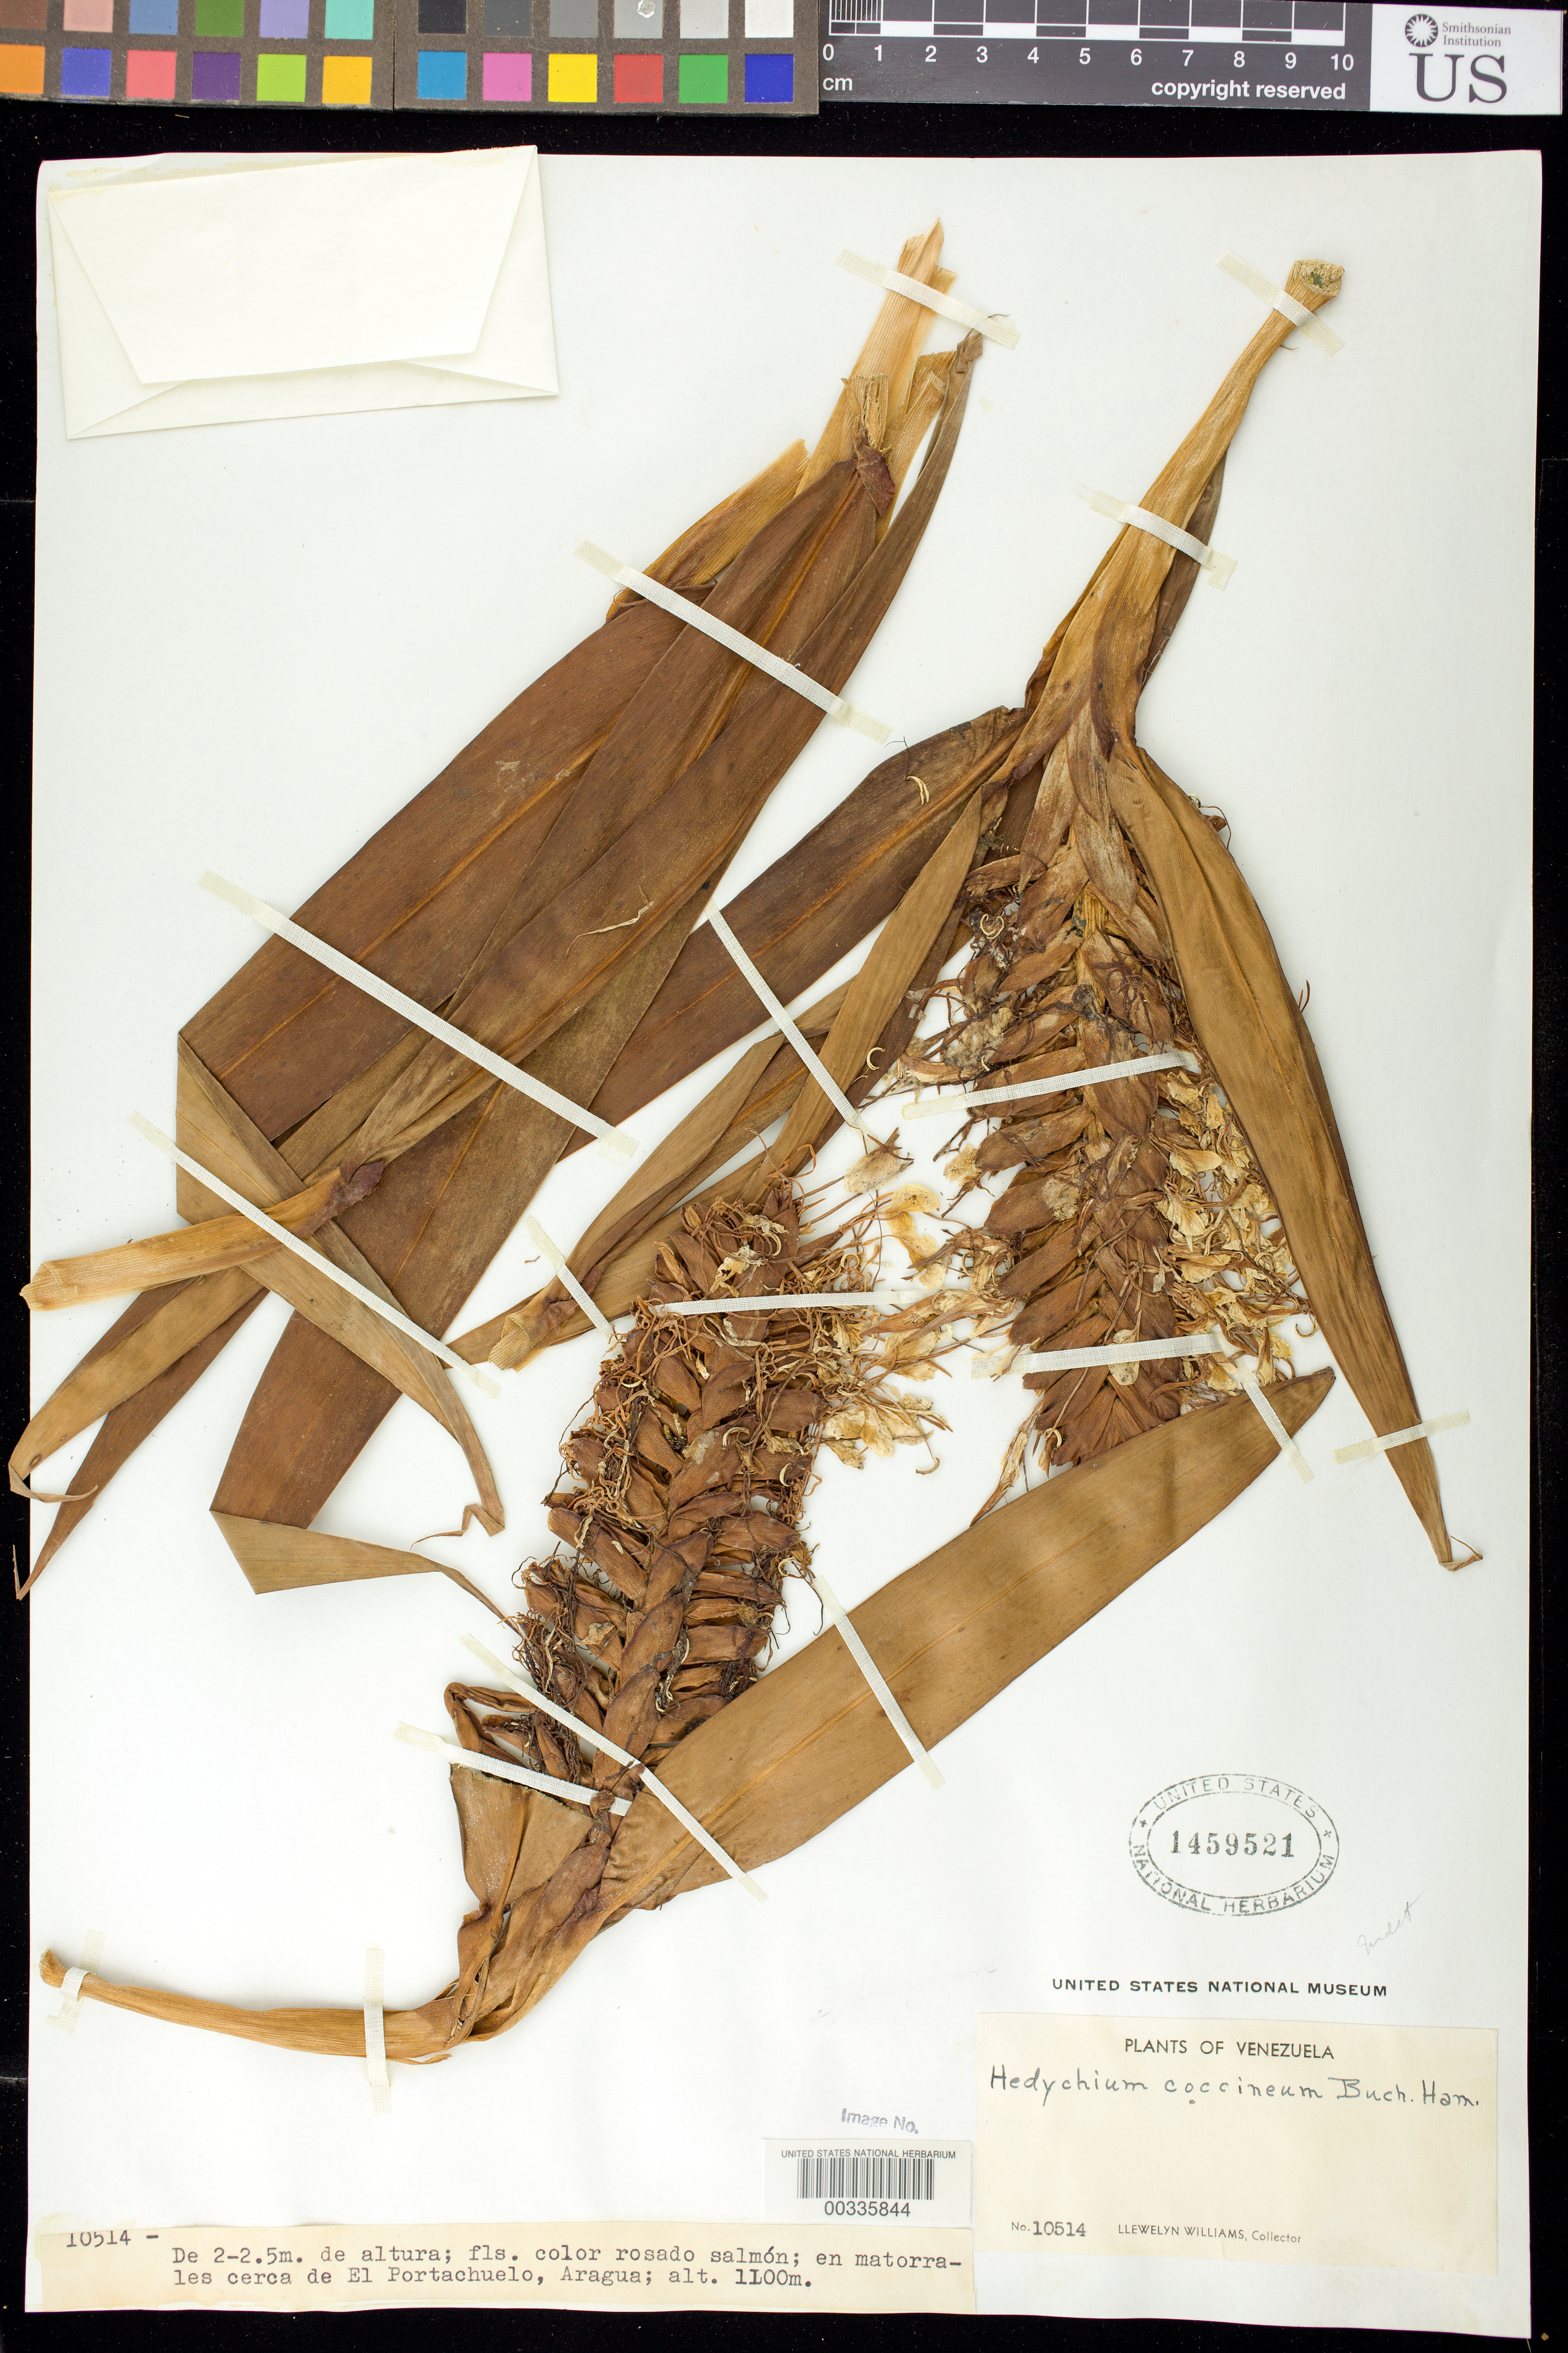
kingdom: Plantae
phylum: Tracheophyta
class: Liliopsida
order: Zingiberales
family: Zingiberaceae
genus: Hedychium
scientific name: Hedychium coccineum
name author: Buch.-Ham. ex Sm.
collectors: Ll. Williams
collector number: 10514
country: Venezuela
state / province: Aragua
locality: En matorrales cerca de el portachuelo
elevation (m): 1100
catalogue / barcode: US 1459521